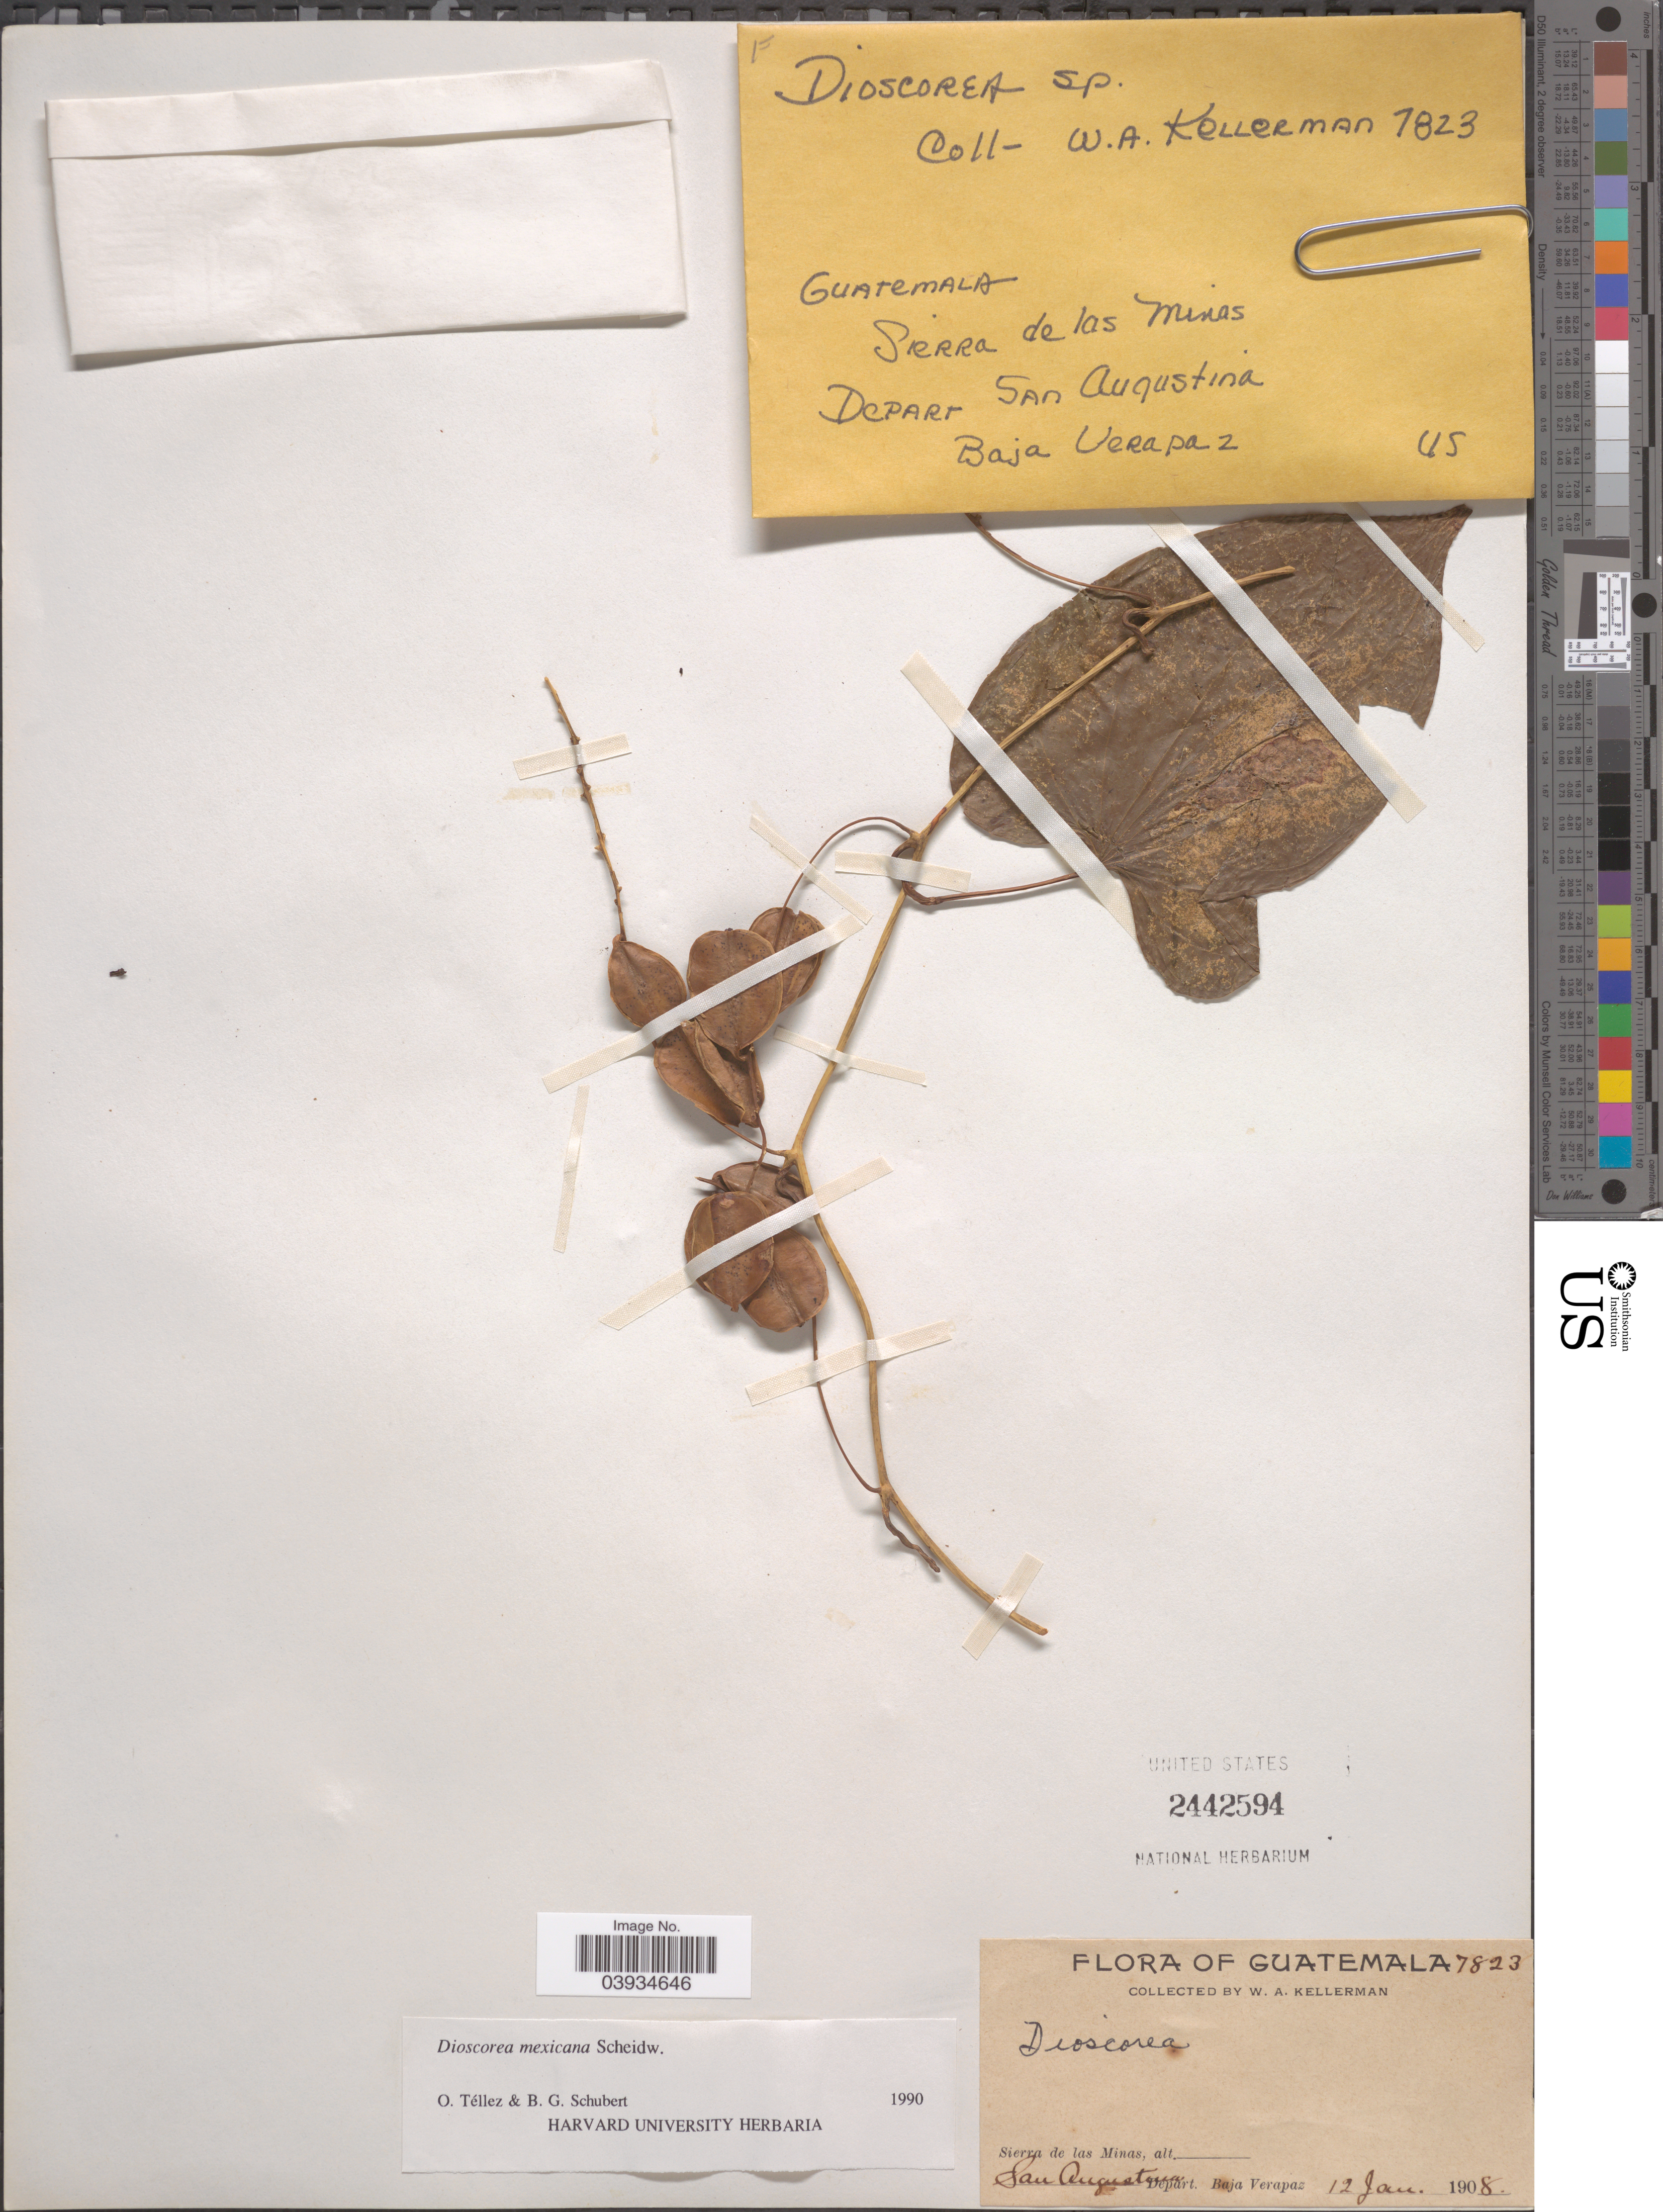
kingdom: Plantae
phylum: Tracheophyta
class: Liliopsida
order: Dioscoreales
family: Dioscoreaceae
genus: Dioscorea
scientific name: Dioscorea mexicana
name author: Scheidw.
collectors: W. Kellerman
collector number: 7823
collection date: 1908-01-19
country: Guatemala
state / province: Baja Verapaz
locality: Sierra de las Minas. Depart. San Augustina. Baja Verapaz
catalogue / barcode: US 2442594